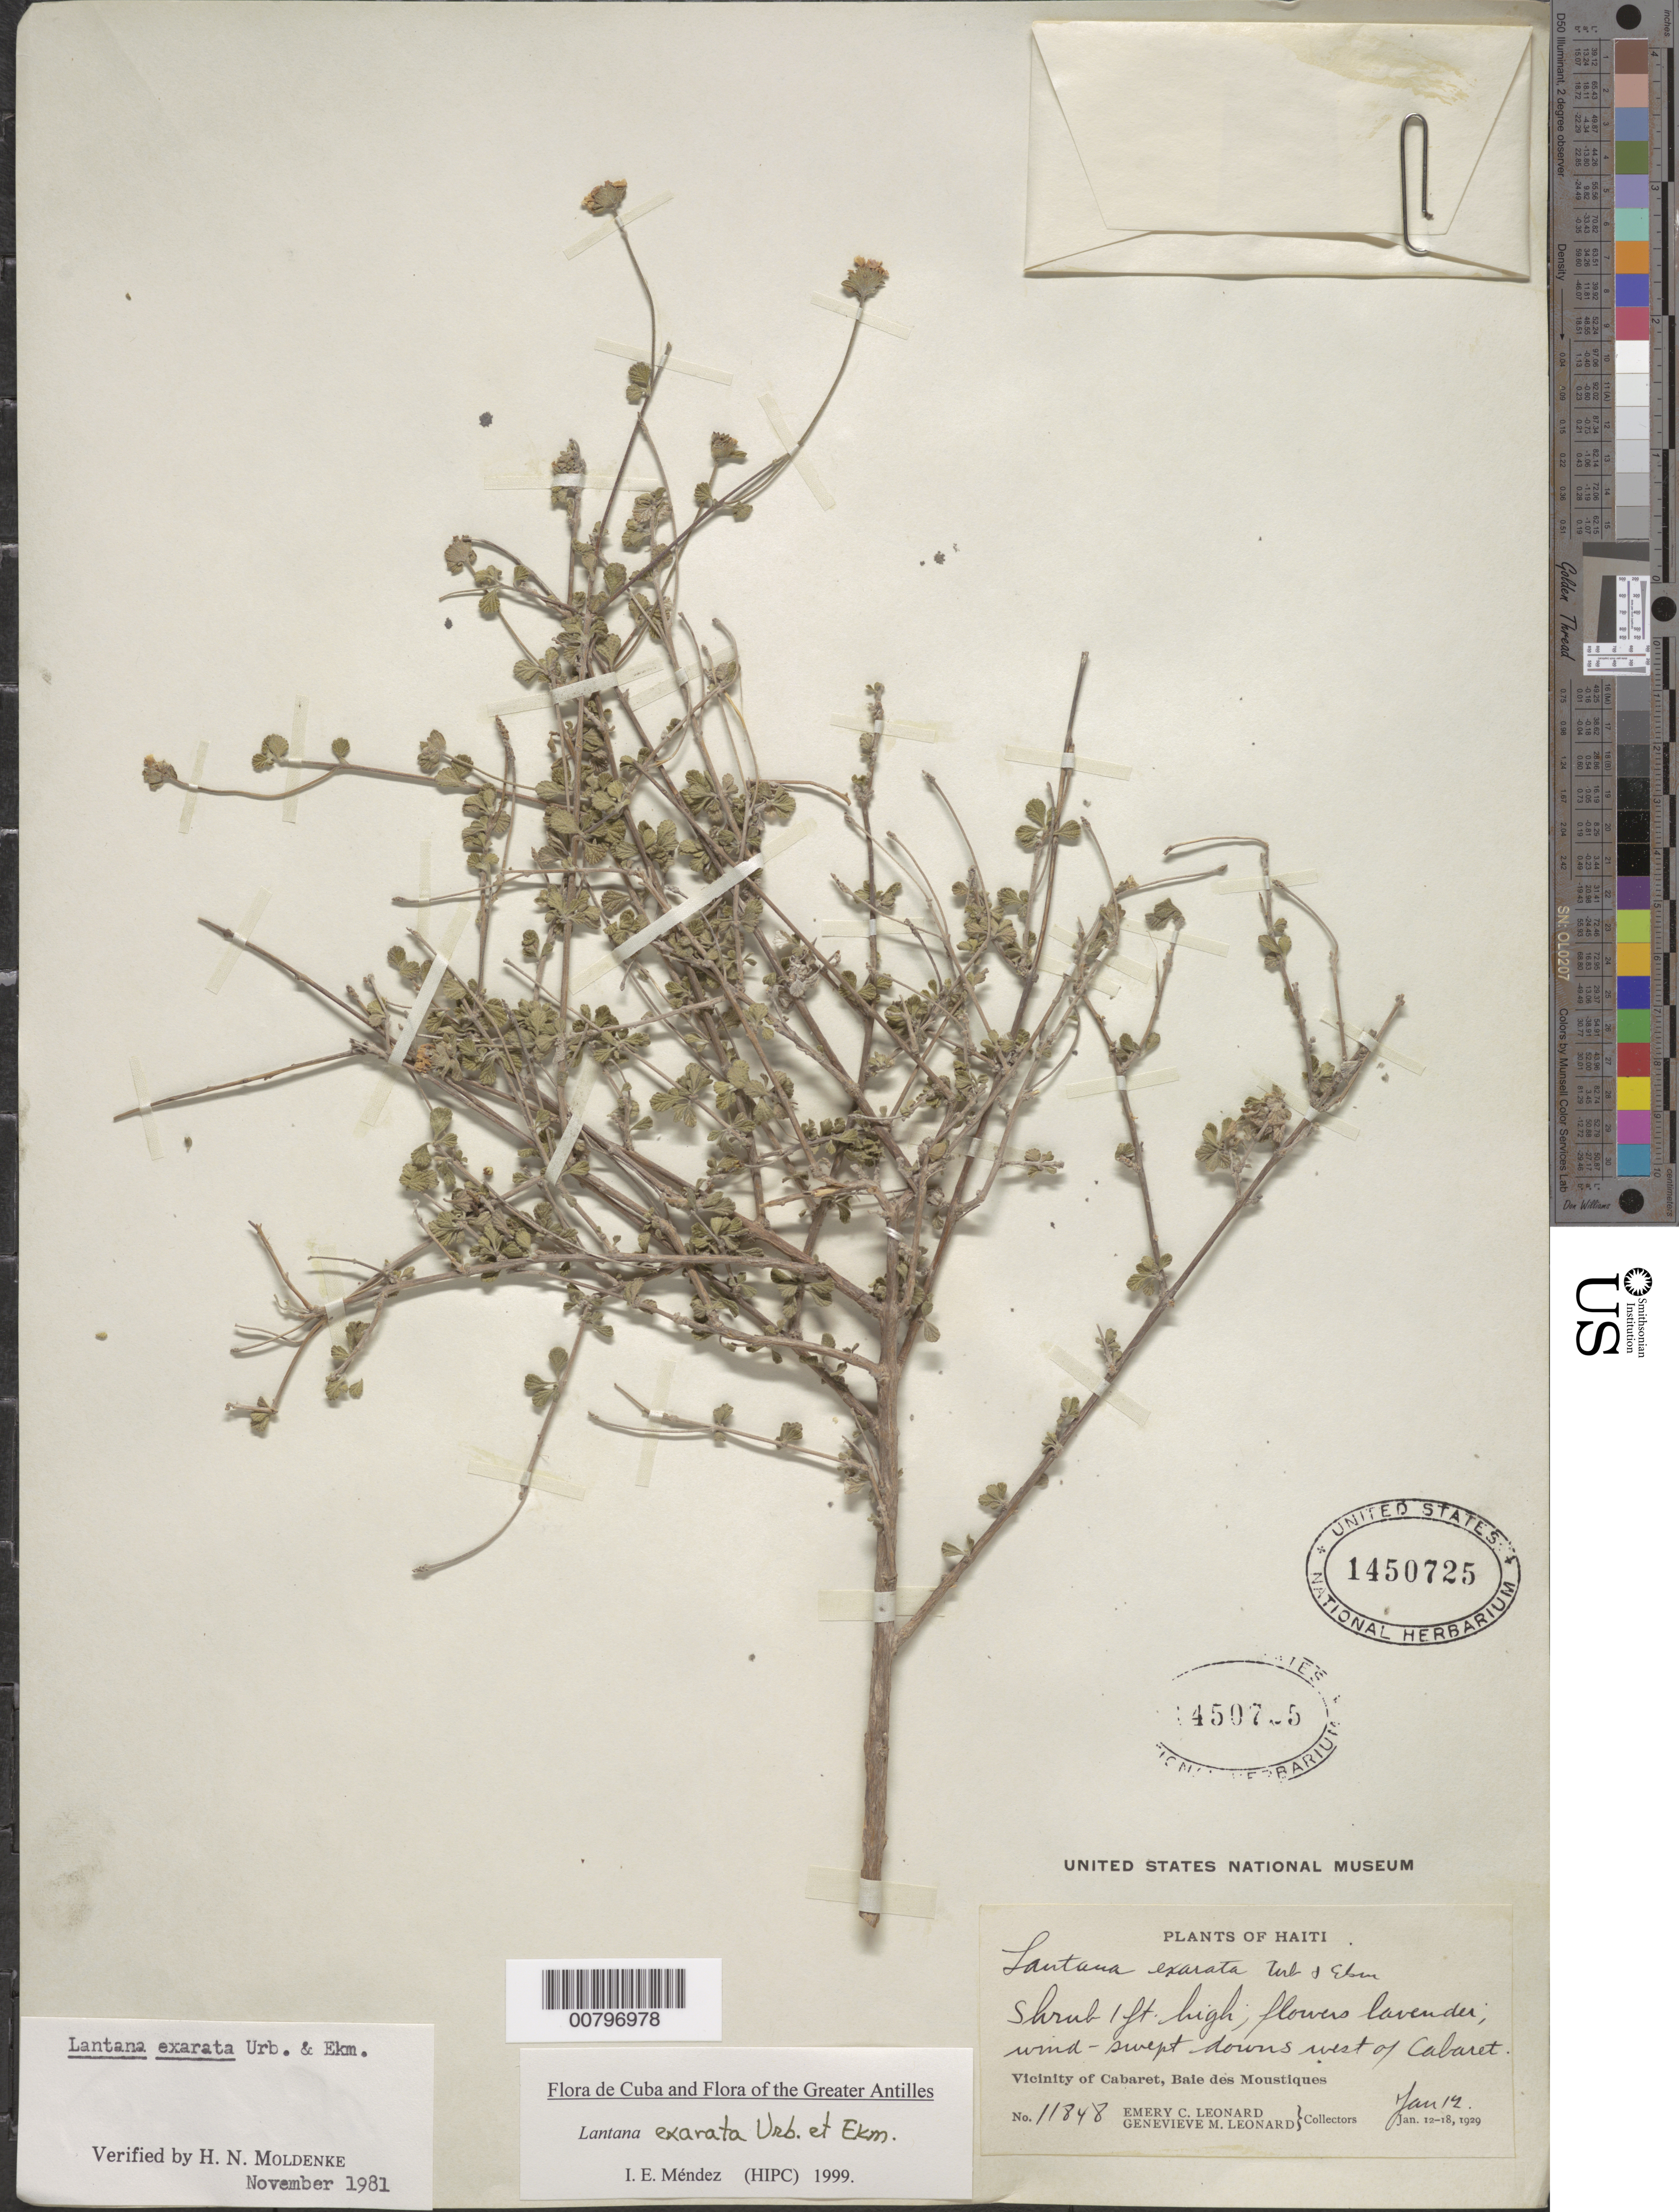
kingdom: Plantae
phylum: Tracheophyta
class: Magnoliopsida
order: Lamiales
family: Verbenaceae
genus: Lantana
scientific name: Lantana exarata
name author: Urb. & Ekman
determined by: Méndez, Isidro E., (HIPC)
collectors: E. C. Leonard & G. M. Leonard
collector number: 11848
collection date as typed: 12 Jan 1929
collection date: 1929-01-12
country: Haiti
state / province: Nord-Ouest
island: Hispaniola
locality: Baie des Moustiques, W of Cabaret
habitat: Wind-swept dunes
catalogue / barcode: US 1450725